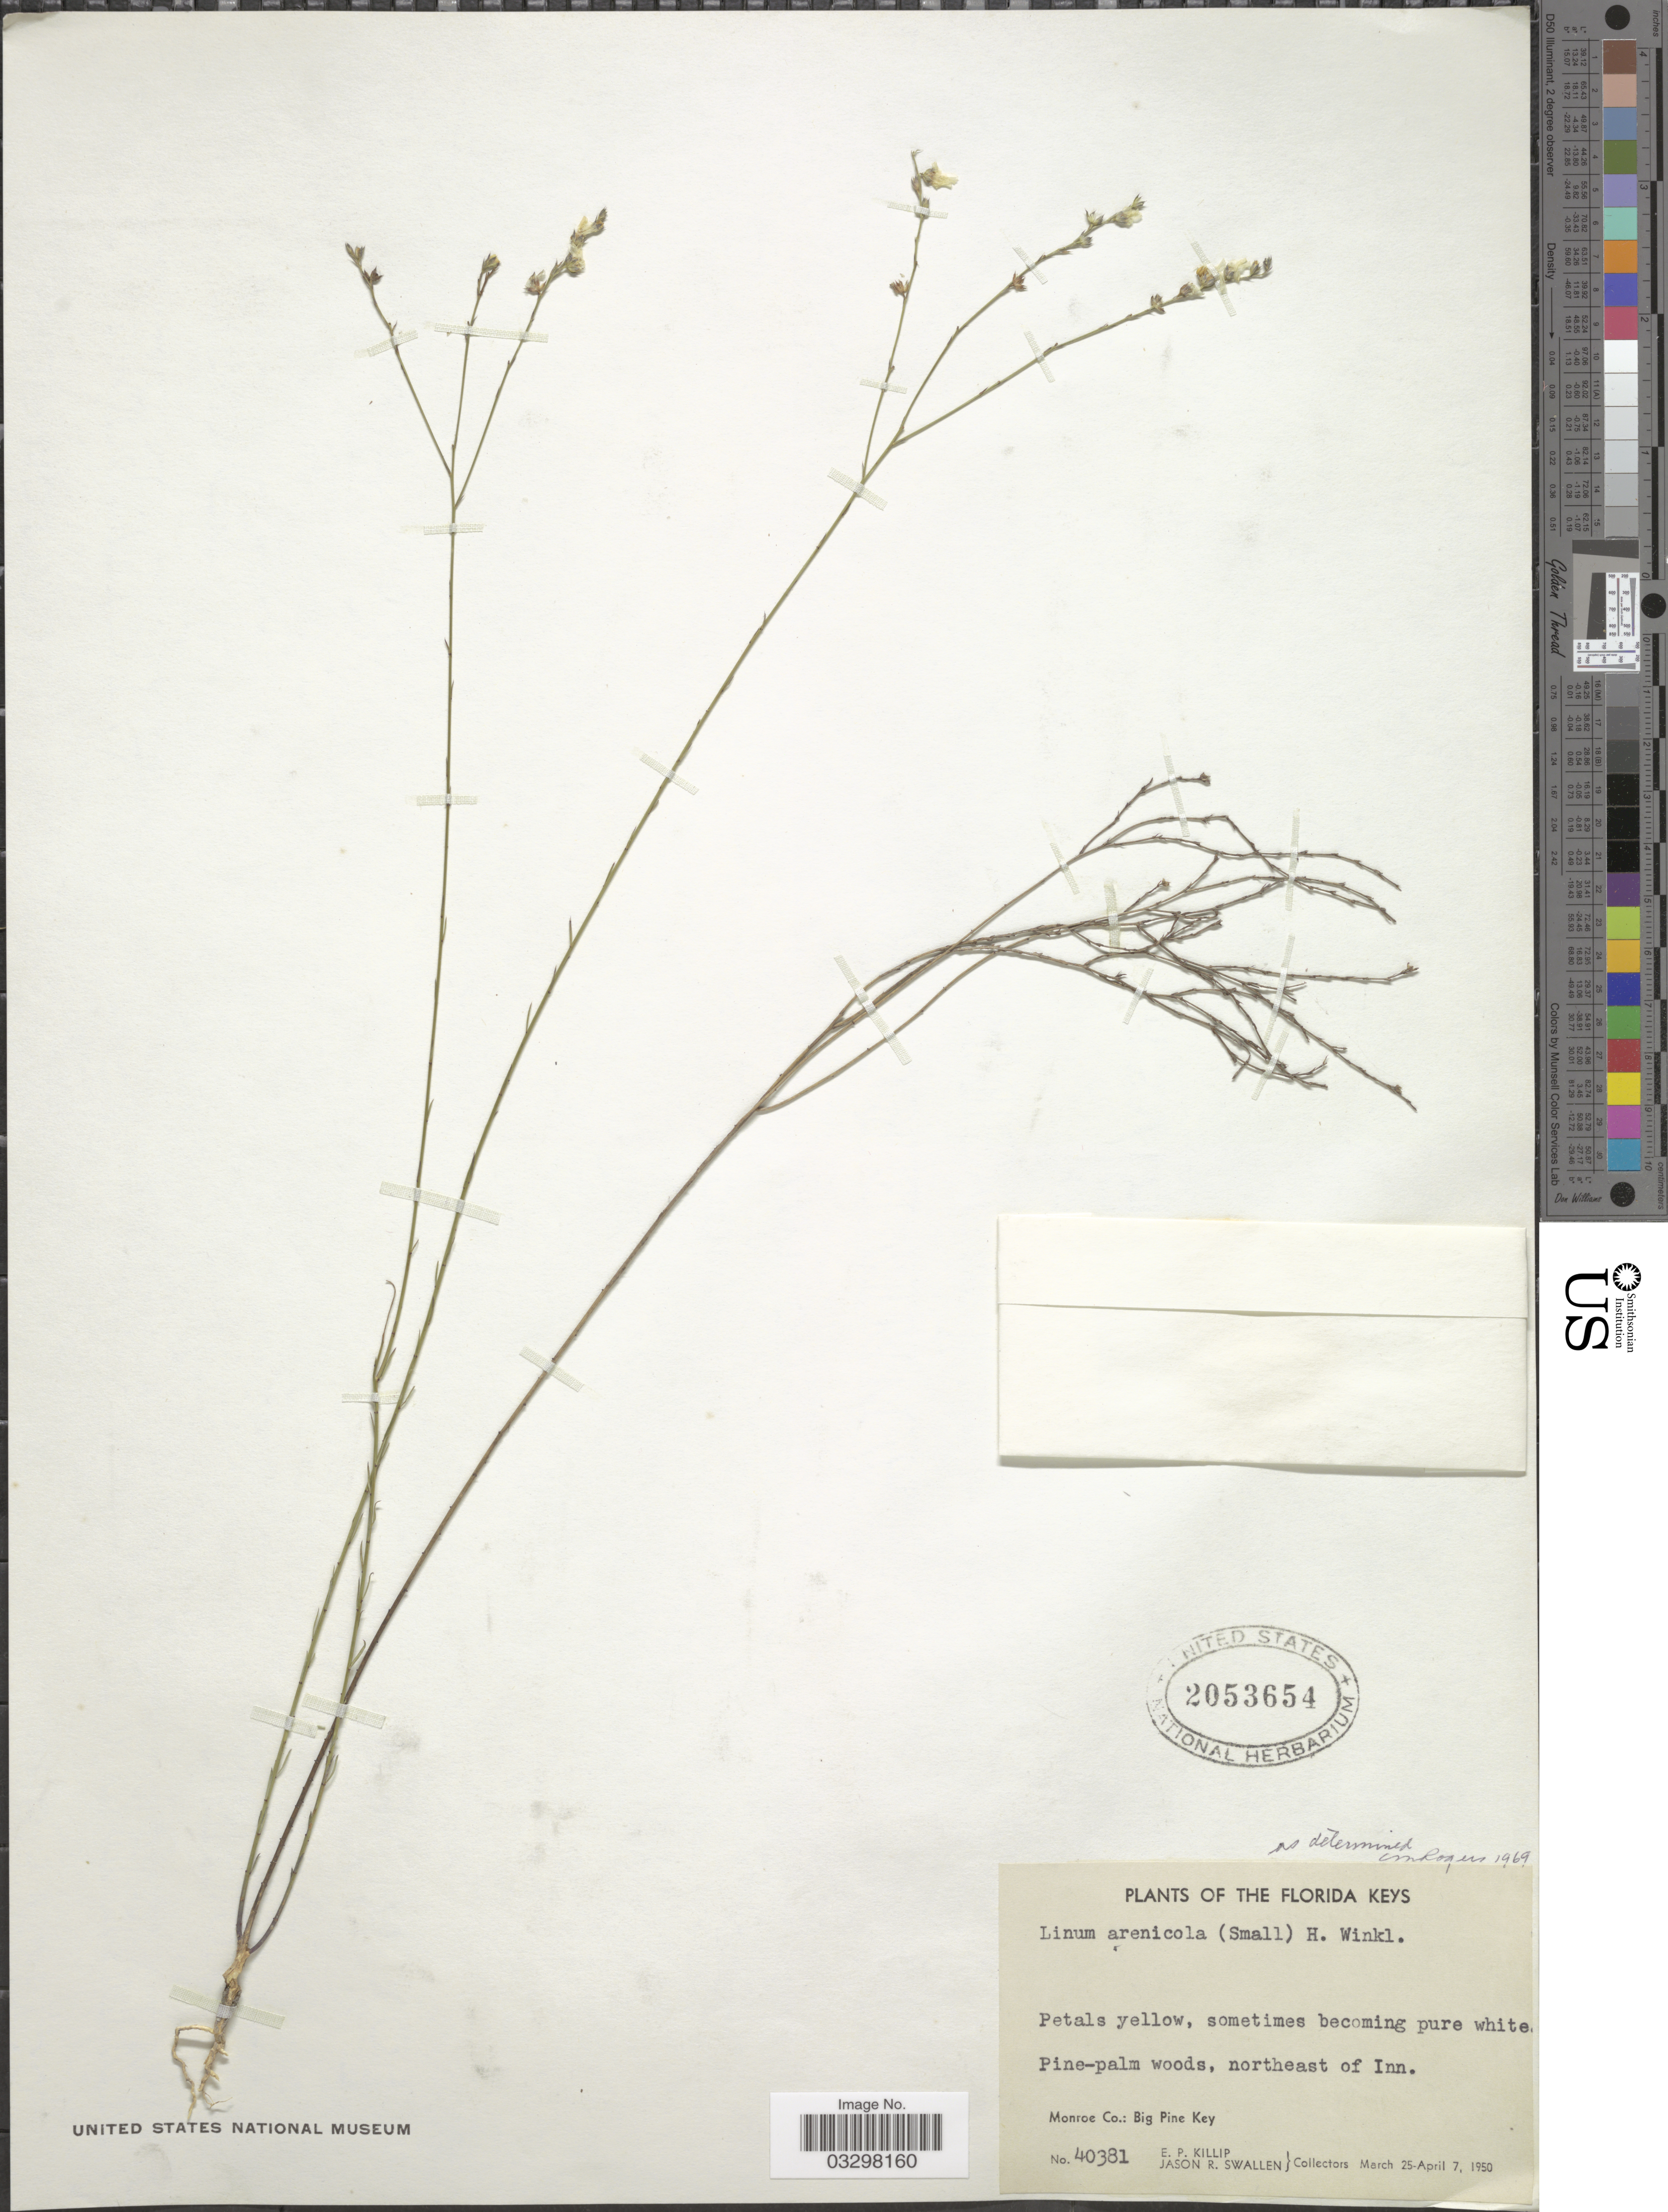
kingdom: Plantae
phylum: Tracheophyta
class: Magnoliopsida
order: Malpighiales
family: Linaceae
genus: Linum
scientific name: Linum arenicola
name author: (Small) H. J. P. Winkler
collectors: E. P. Killip & J. R. Swallen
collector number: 40381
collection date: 1950-03-25/1950-04-07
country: United States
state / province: Florida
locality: Pine-palm woods, northeast of Inn. Monroe Co.: Big Pine Key.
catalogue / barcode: US 2053654